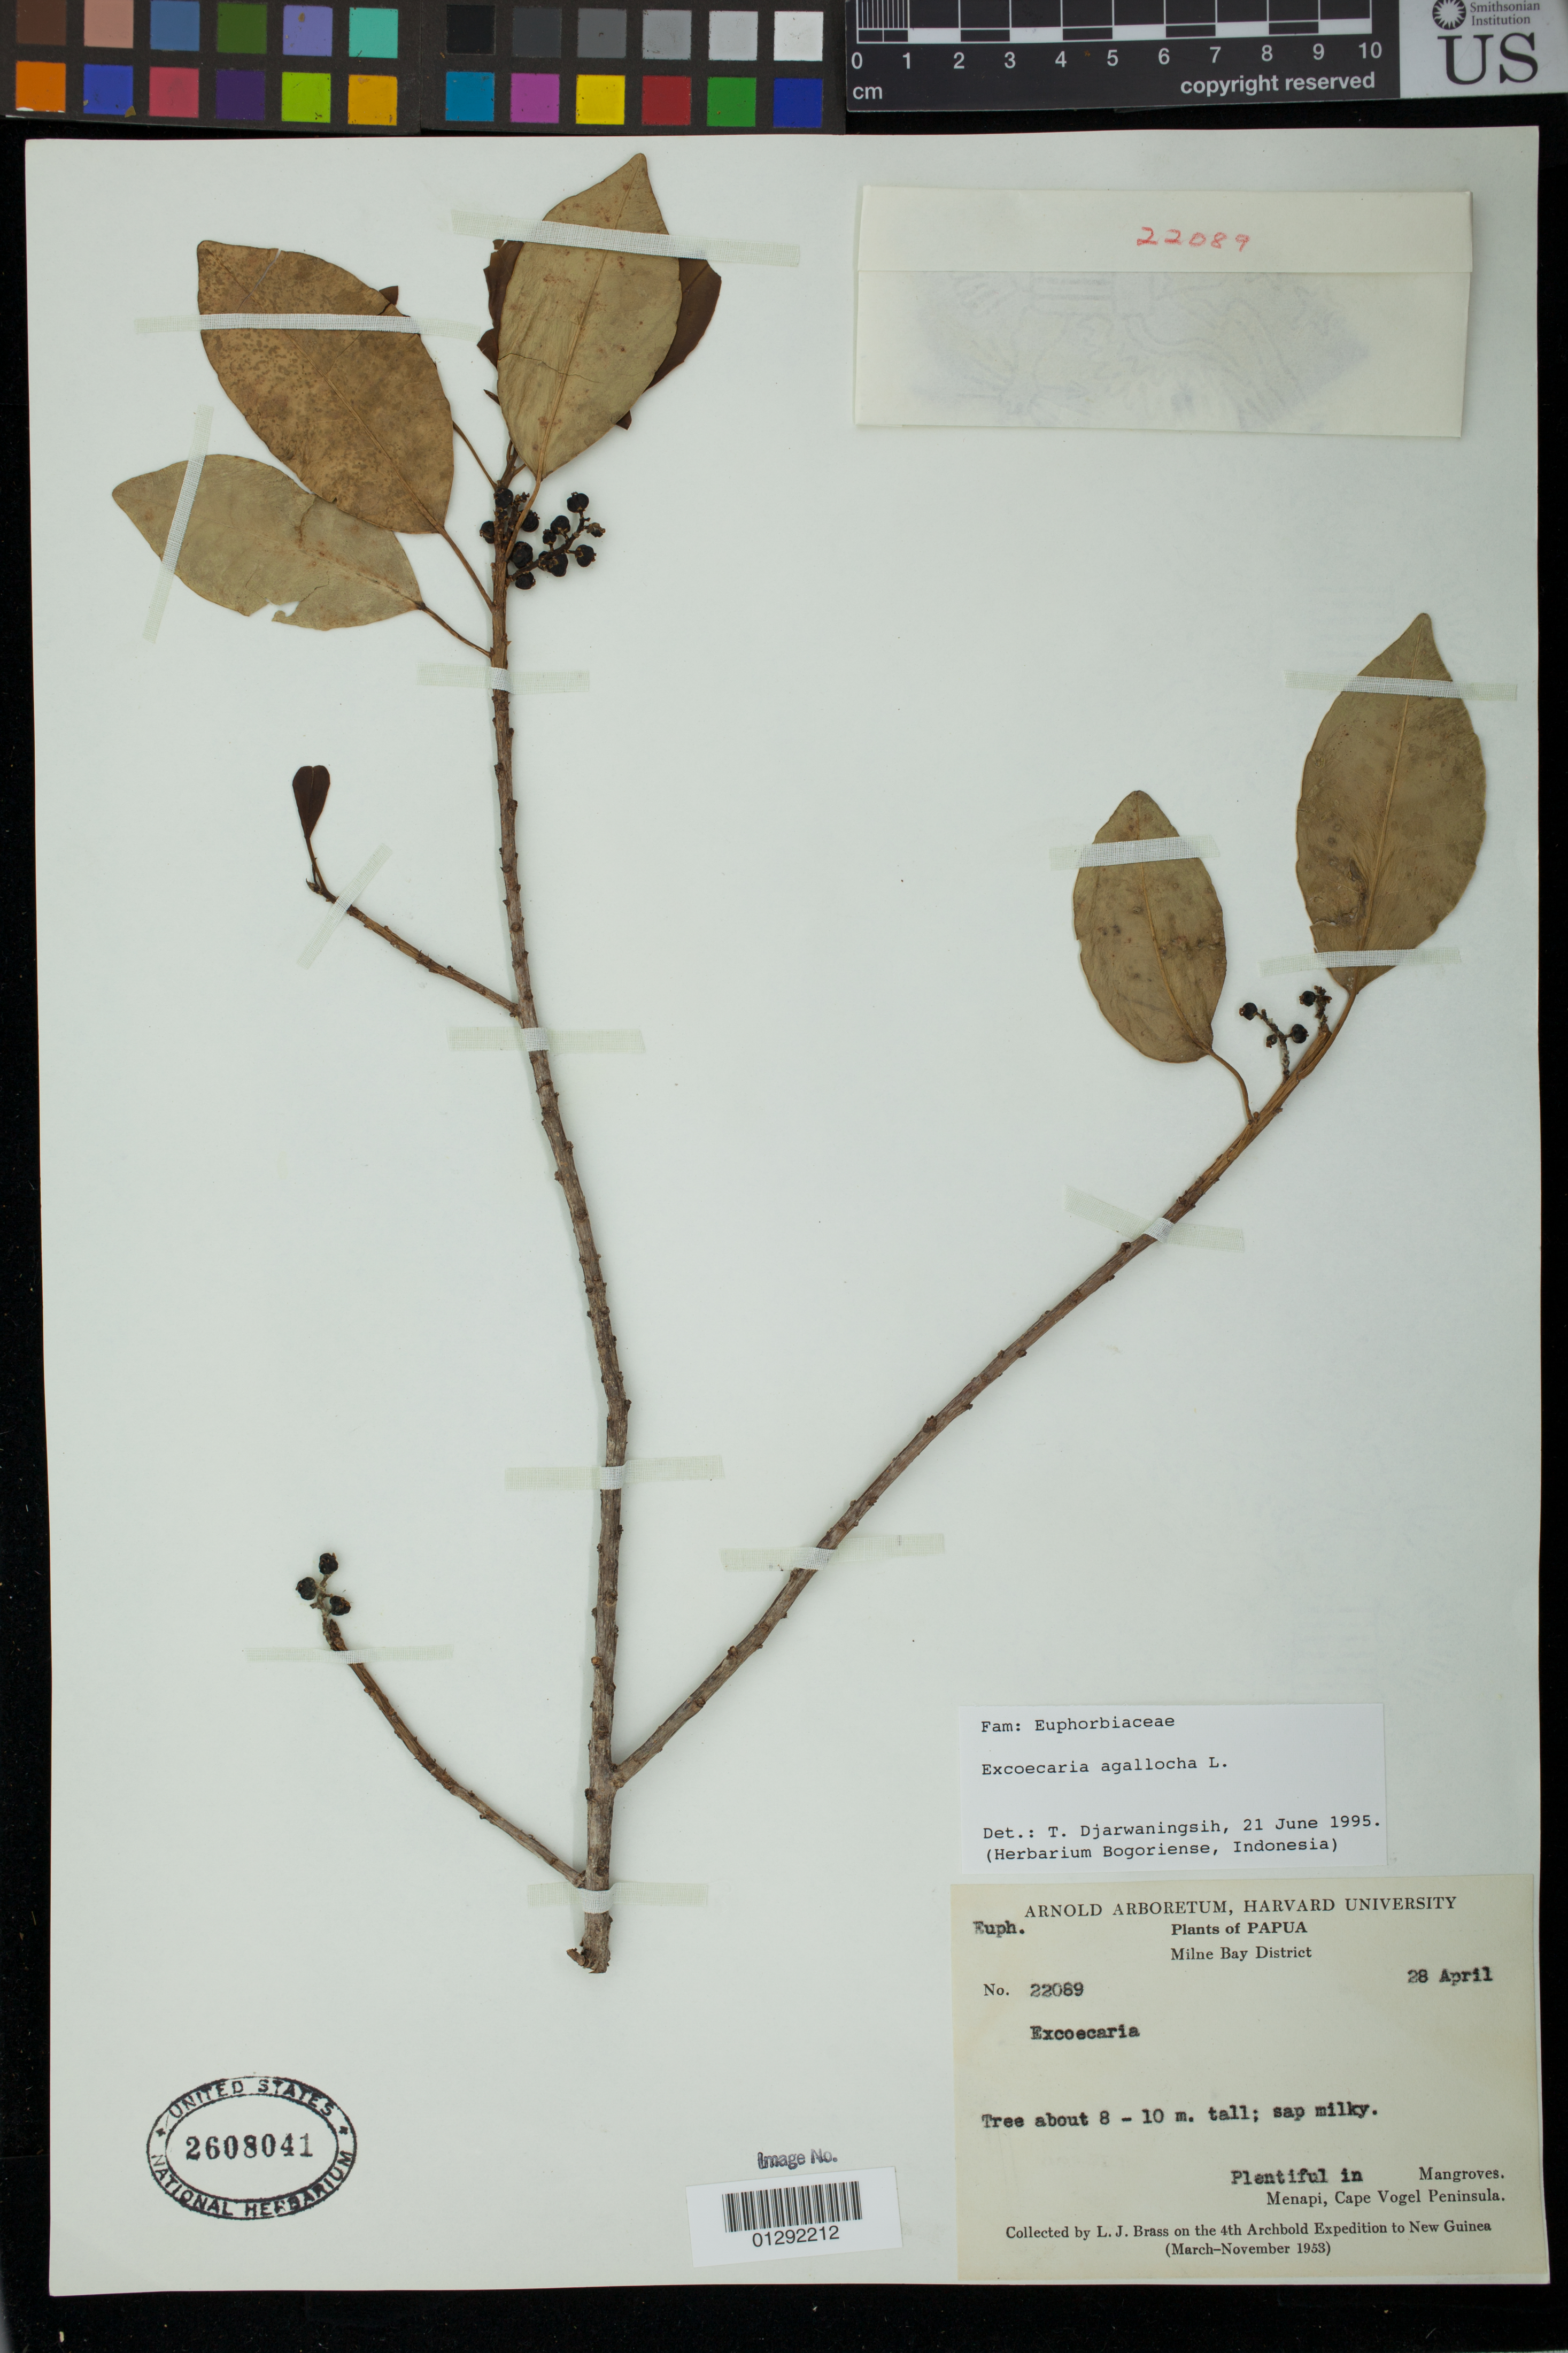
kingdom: Plantae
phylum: Tracheophyta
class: Magnoliopsida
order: Malpighiales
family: Euphorbiaceae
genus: Excoecaria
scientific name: Excoecaria agallocha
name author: L.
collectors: L. J. Brass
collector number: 22069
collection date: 1953-04-28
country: Papua New Guinea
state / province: Milne Bay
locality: Menapi, Cape Vogel Peninsula.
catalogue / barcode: US 2608041